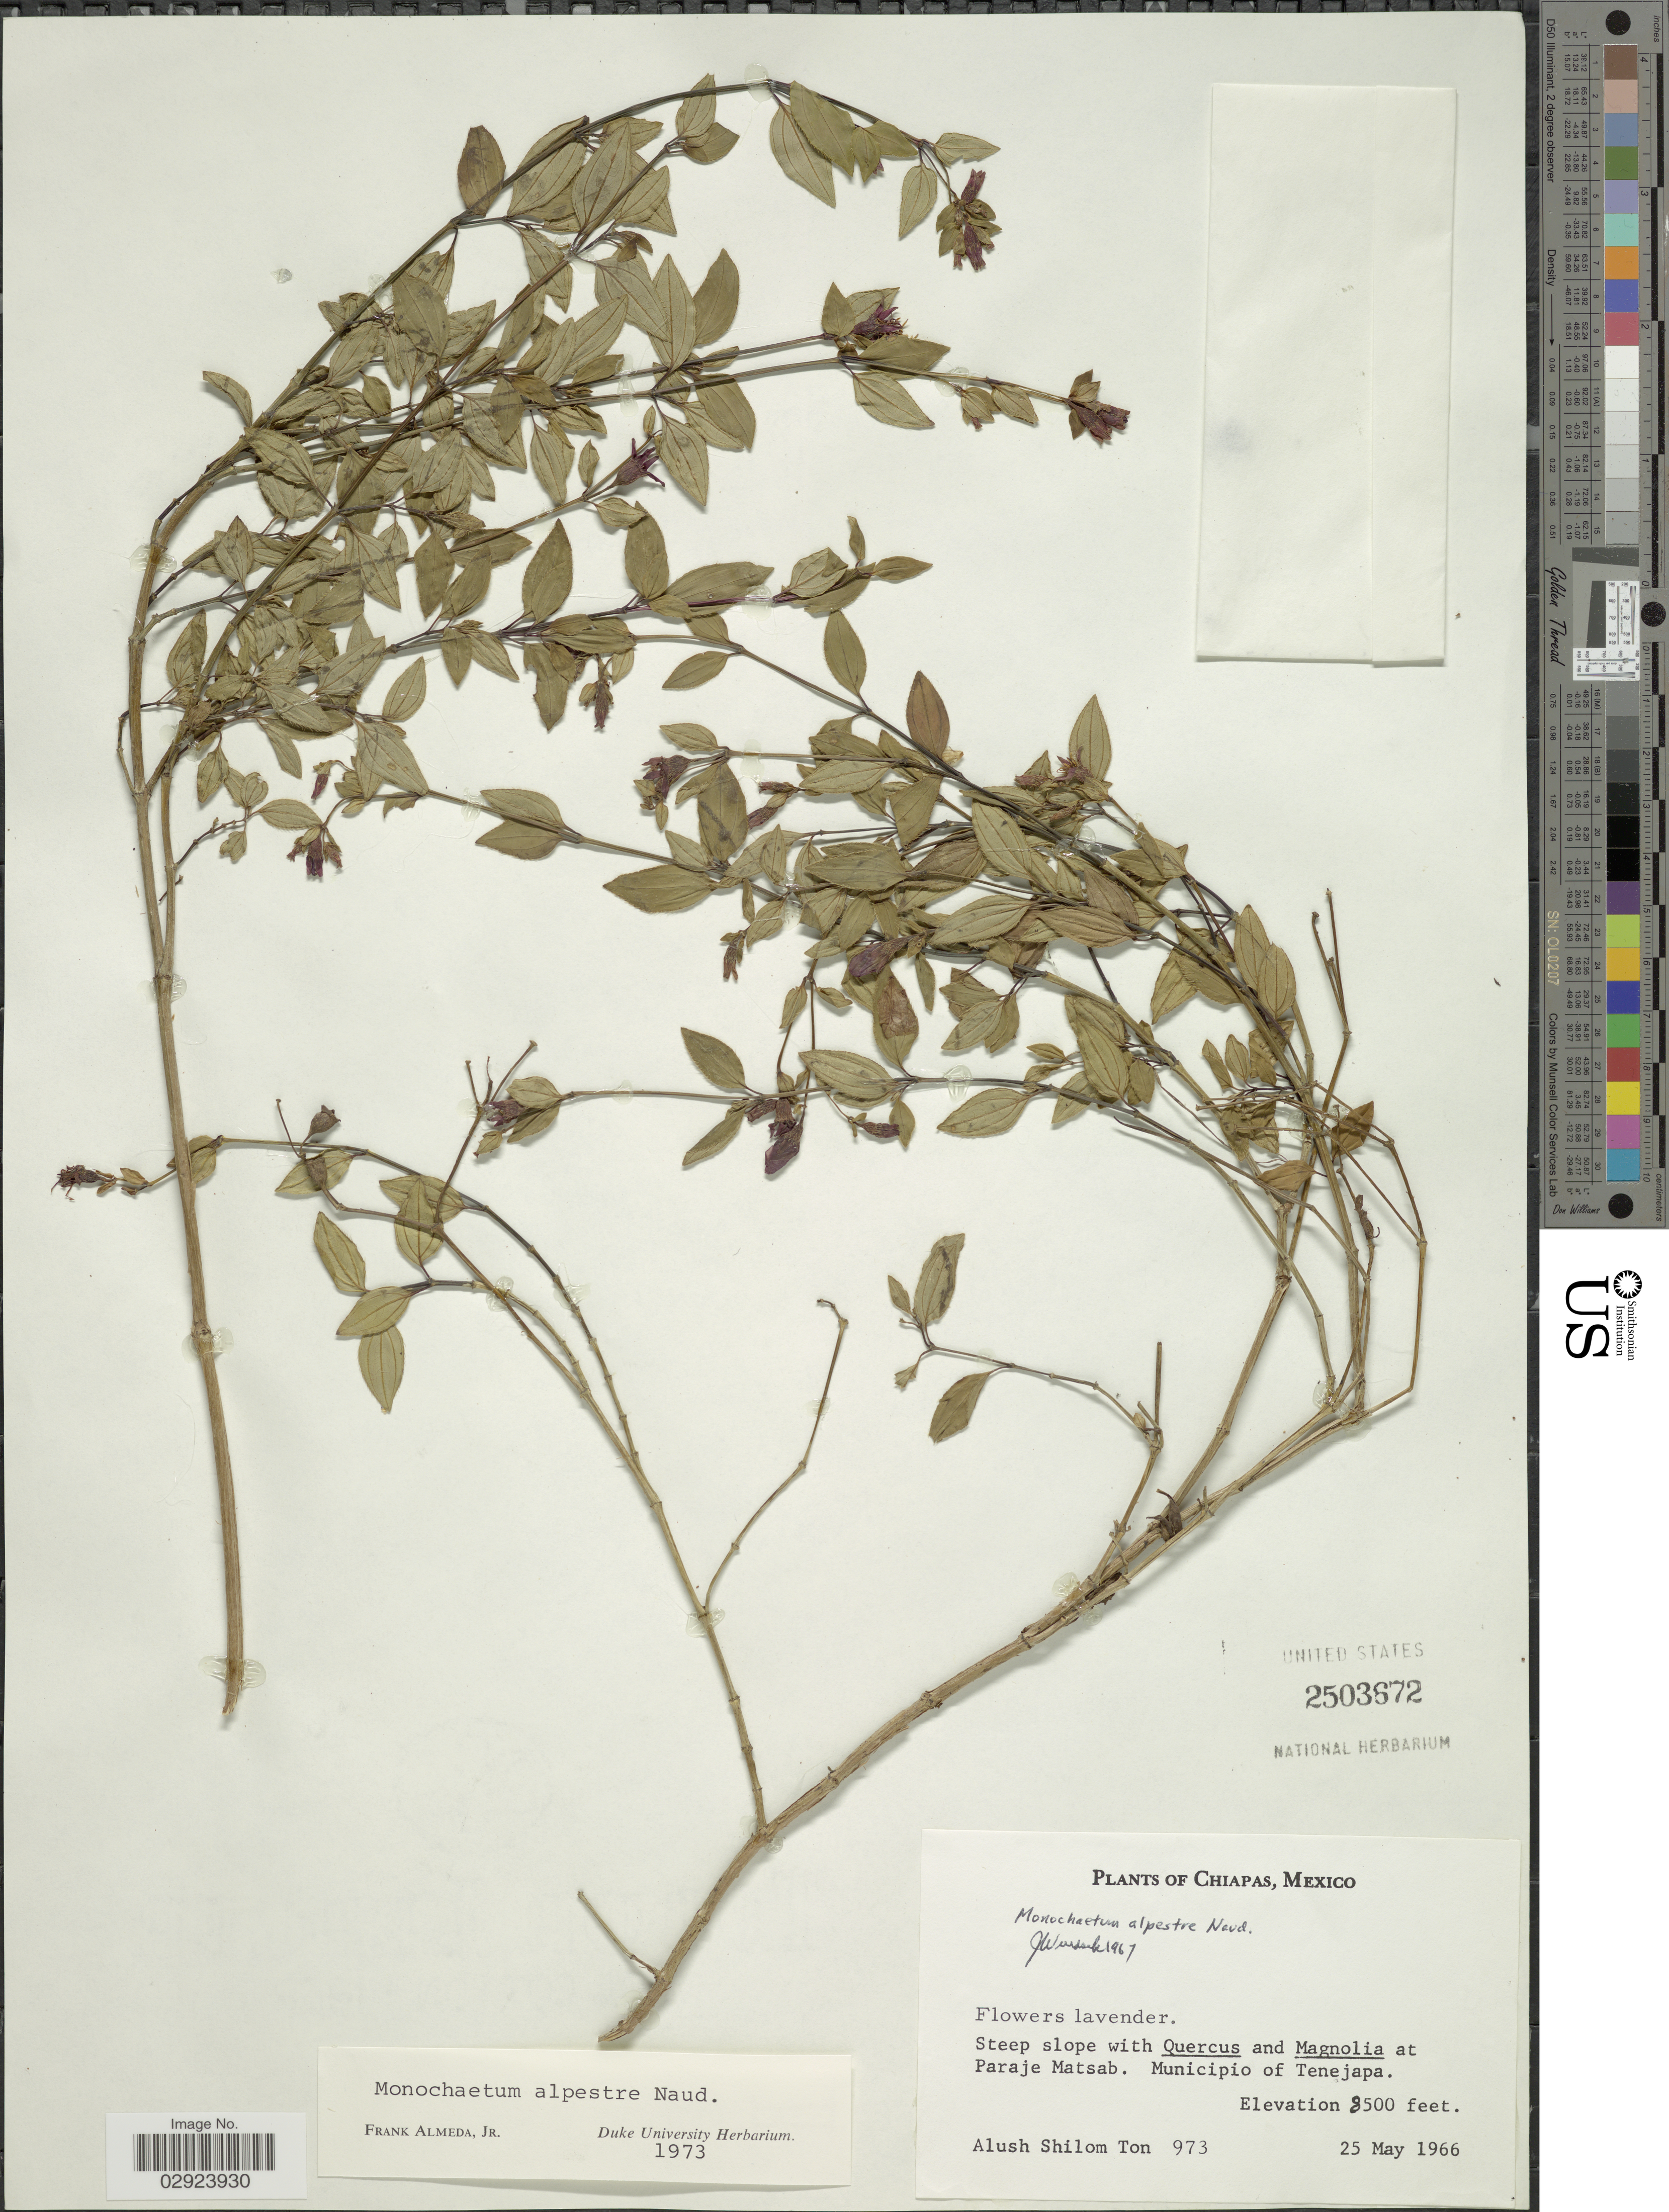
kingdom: Plantae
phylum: Tracheophyta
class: Magnoliopsida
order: Myrtales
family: Melastomataceae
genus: Monochaetum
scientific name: Monochaetum alpestre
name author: Naudin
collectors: A. M. Ton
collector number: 973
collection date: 1966-05-25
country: Mexico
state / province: Chiapas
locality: Paraje Matsab. Municipio of Tenejapa.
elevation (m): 2591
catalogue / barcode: US 2503672